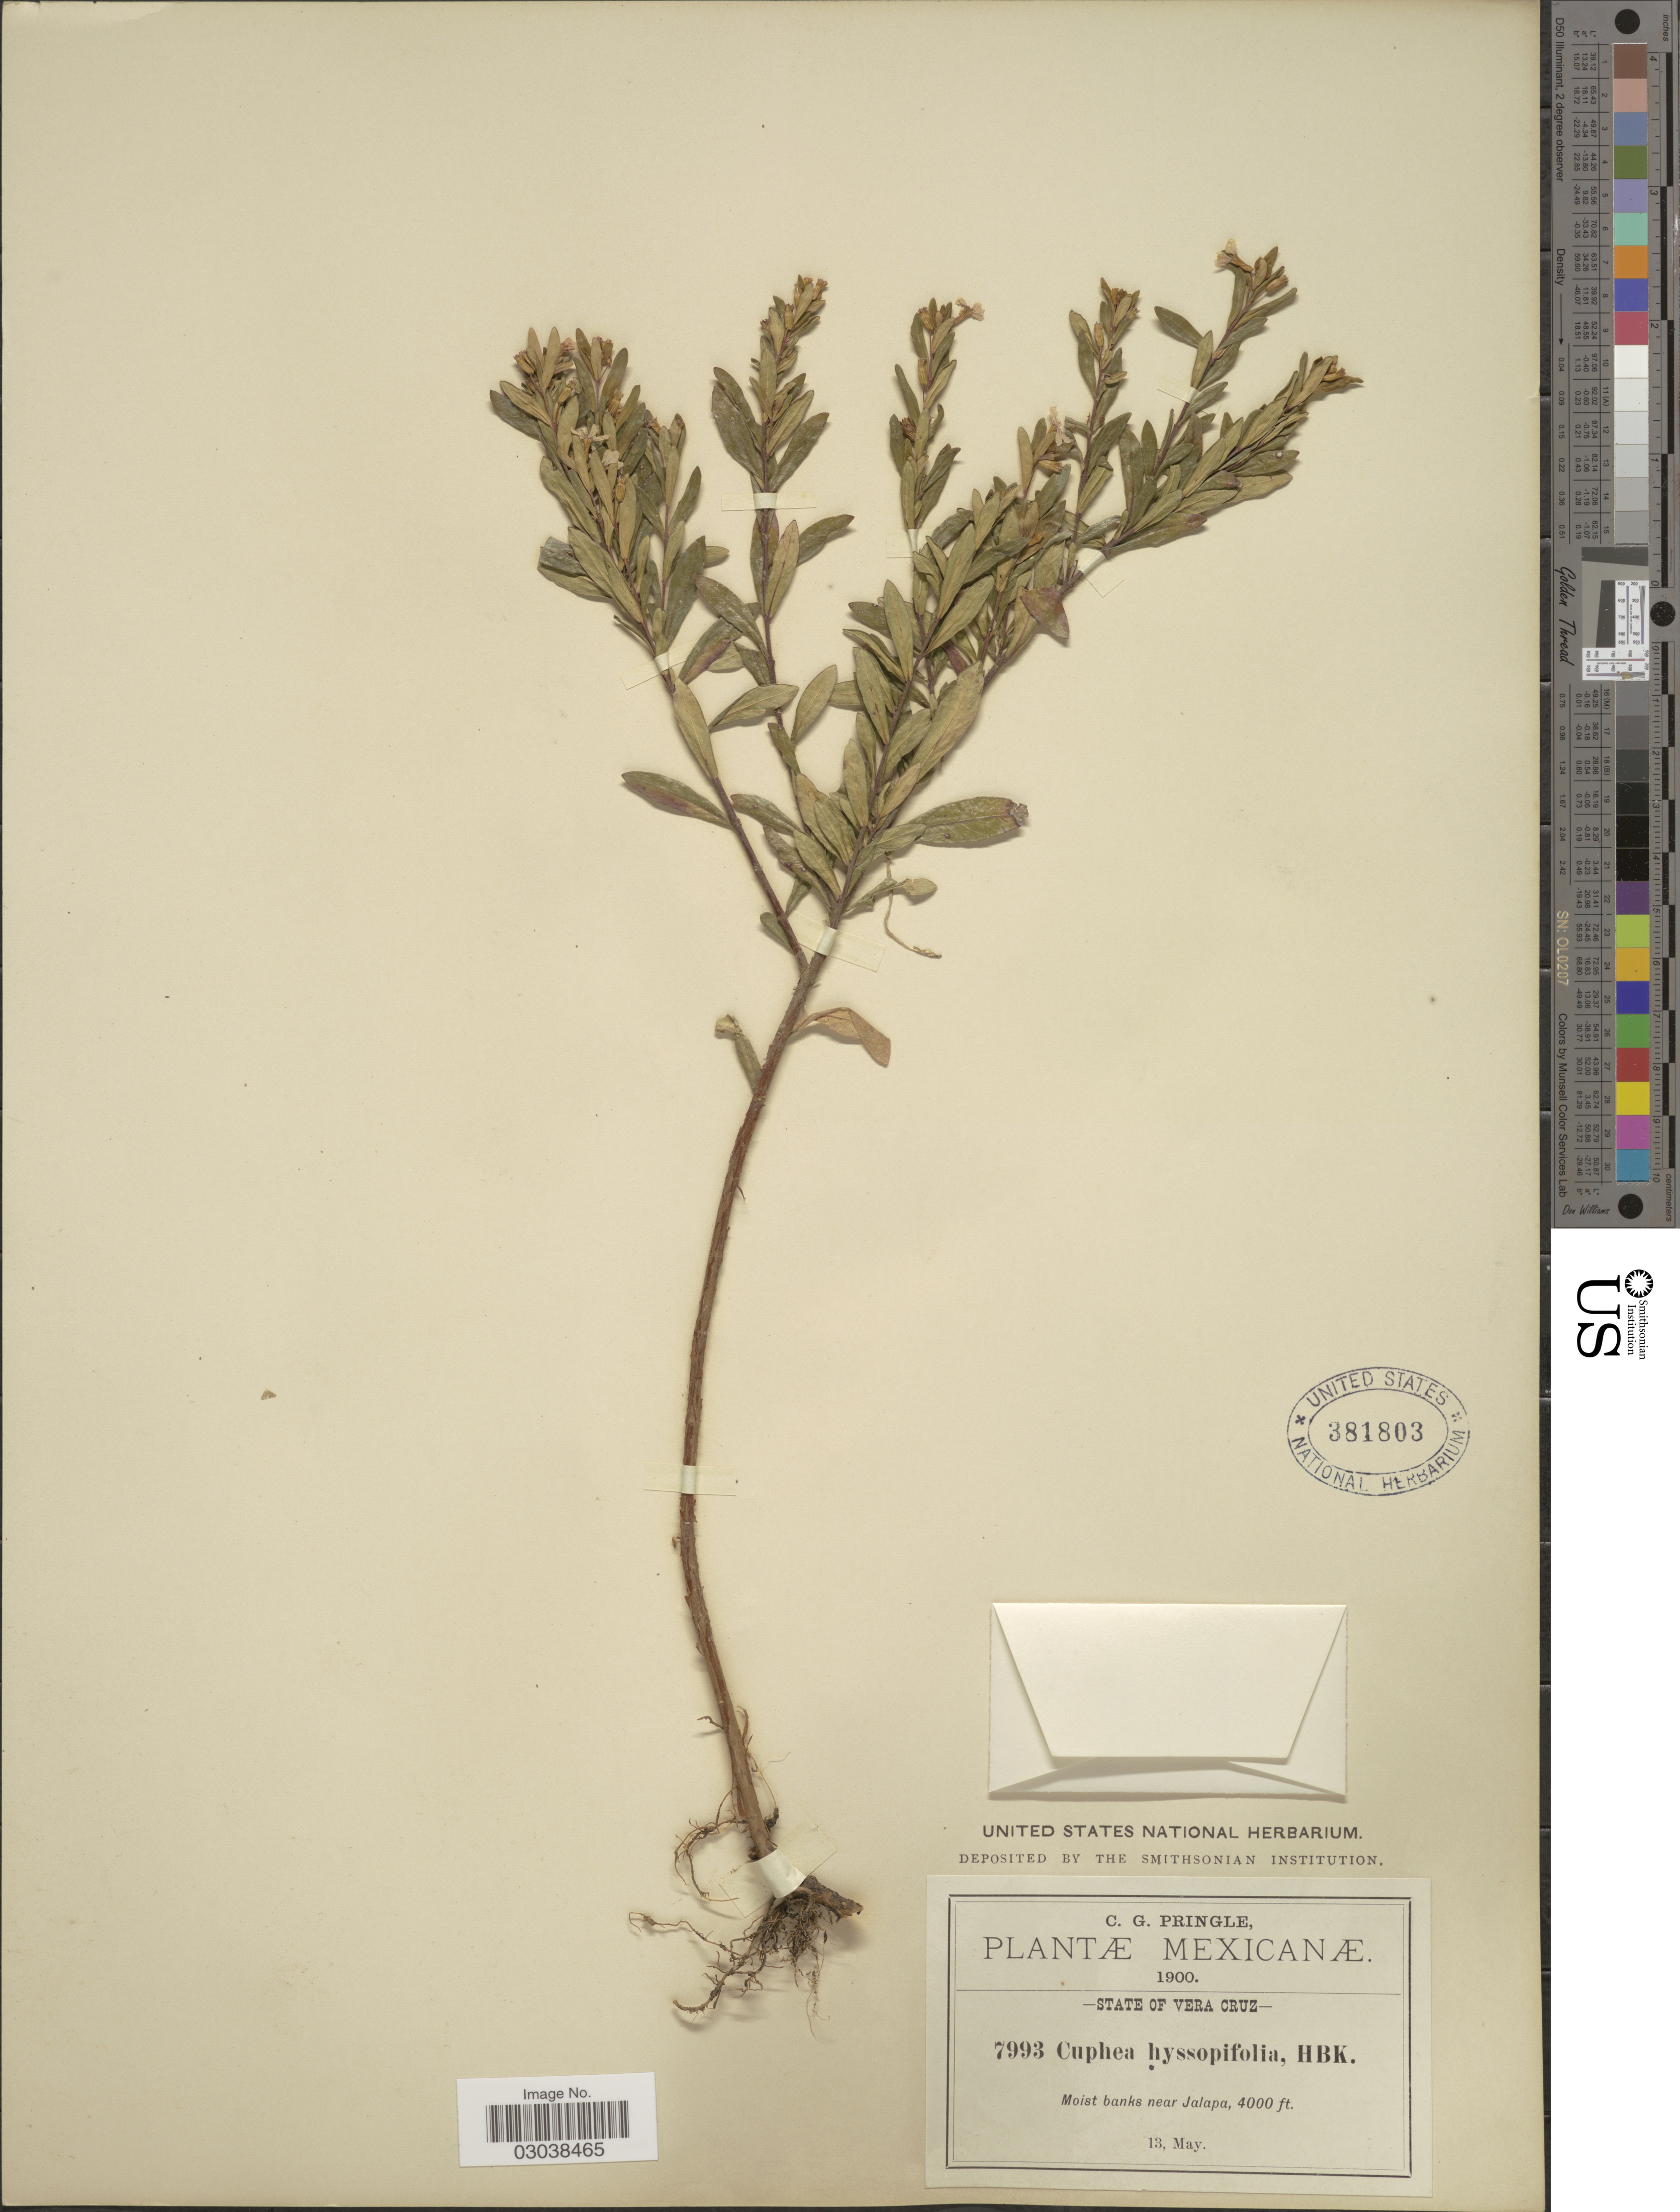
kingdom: Plantae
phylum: Tracheophyta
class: Magnoliopsida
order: Myrtales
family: Lythraceae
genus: Cuphea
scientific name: Cuphea hyssopifolia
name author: Kunth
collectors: C. G. Pringle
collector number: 7993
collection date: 1900-05-13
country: Mexico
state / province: Veracruz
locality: State of Vera Cruz. Near Jalapa.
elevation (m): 1219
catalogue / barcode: US 381803